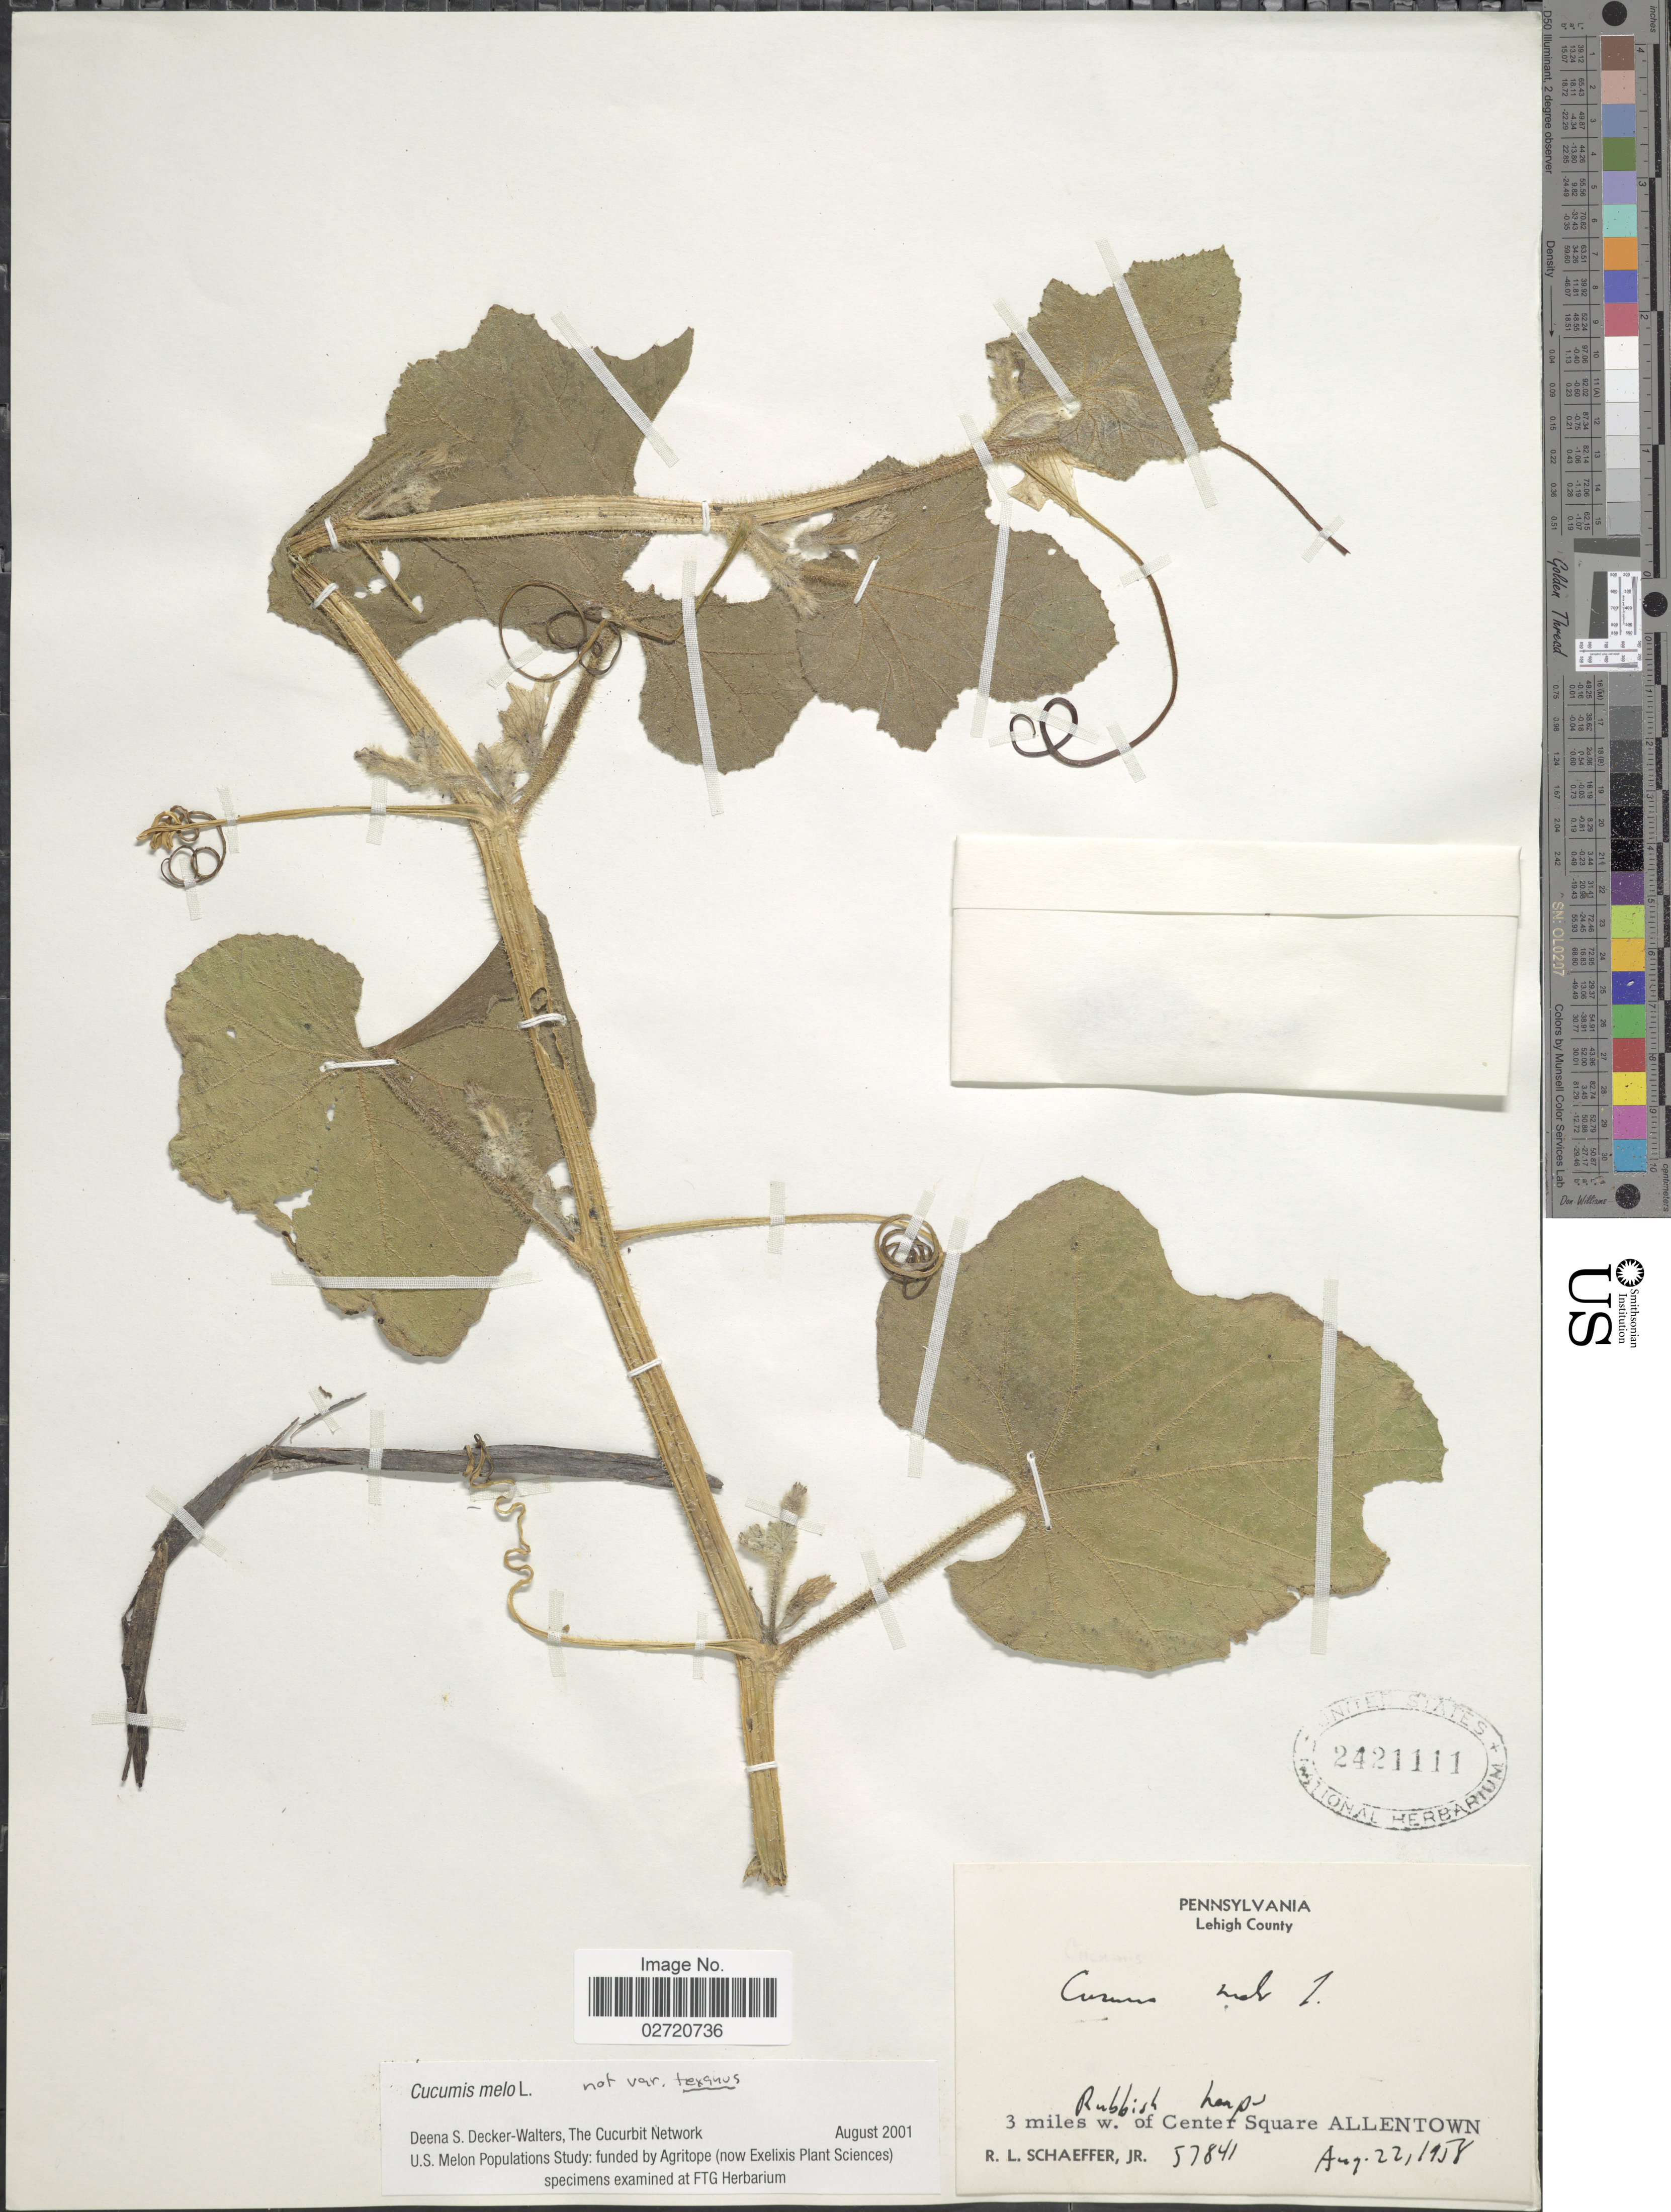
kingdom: Plantae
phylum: Tracheophyta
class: Magnoliopsida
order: Cucurbitales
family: Cucurbitaceae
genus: Cucumis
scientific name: Cucumis melo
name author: L.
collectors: R. Schaeffer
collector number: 57841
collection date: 1958-08-22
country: United States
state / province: Pennsylvania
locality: Lehigh County, 3 miles w. of Center Square, Allentown.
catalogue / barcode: US 2421111